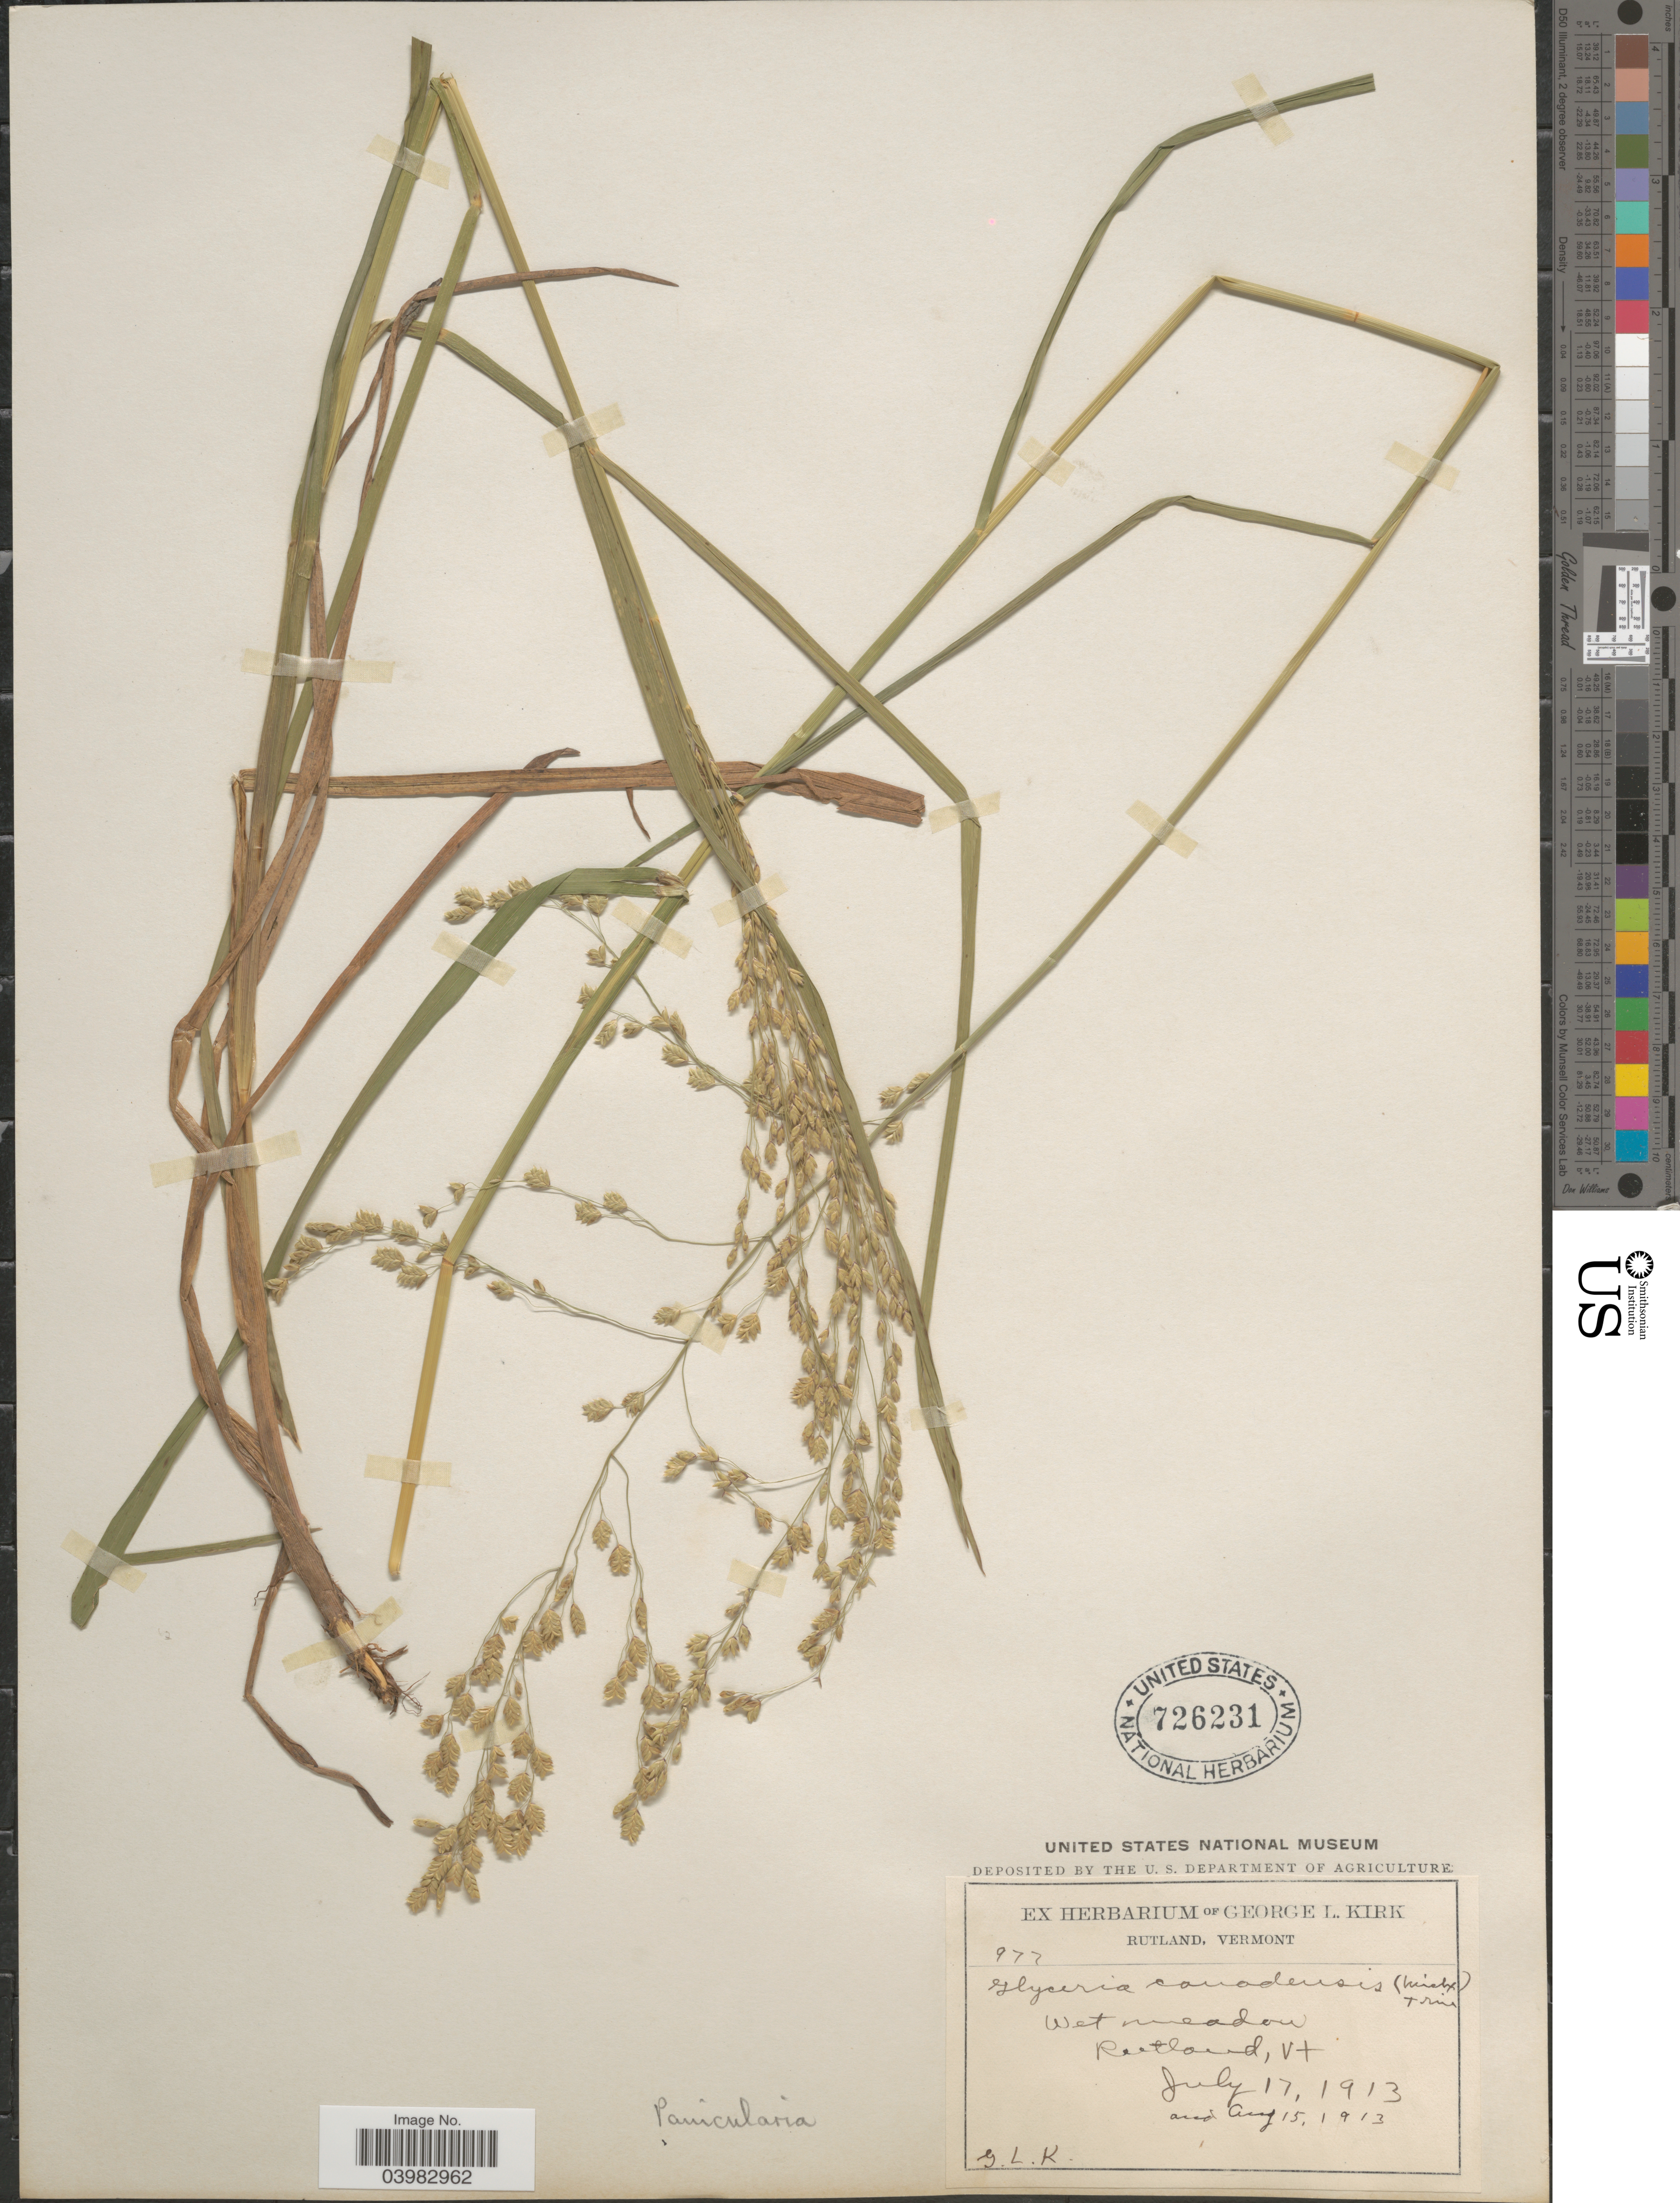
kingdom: Plantae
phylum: Tracheophyta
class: Liliopsida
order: Poales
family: Poaceae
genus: Glyceria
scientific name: Glyceria canadensis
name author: (Michx.) Trin.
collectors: G. Kirk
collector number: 977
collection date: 1913-07-17/1913-08-15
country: United States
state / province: Vermont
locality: Rutland.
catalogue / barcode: US 726231